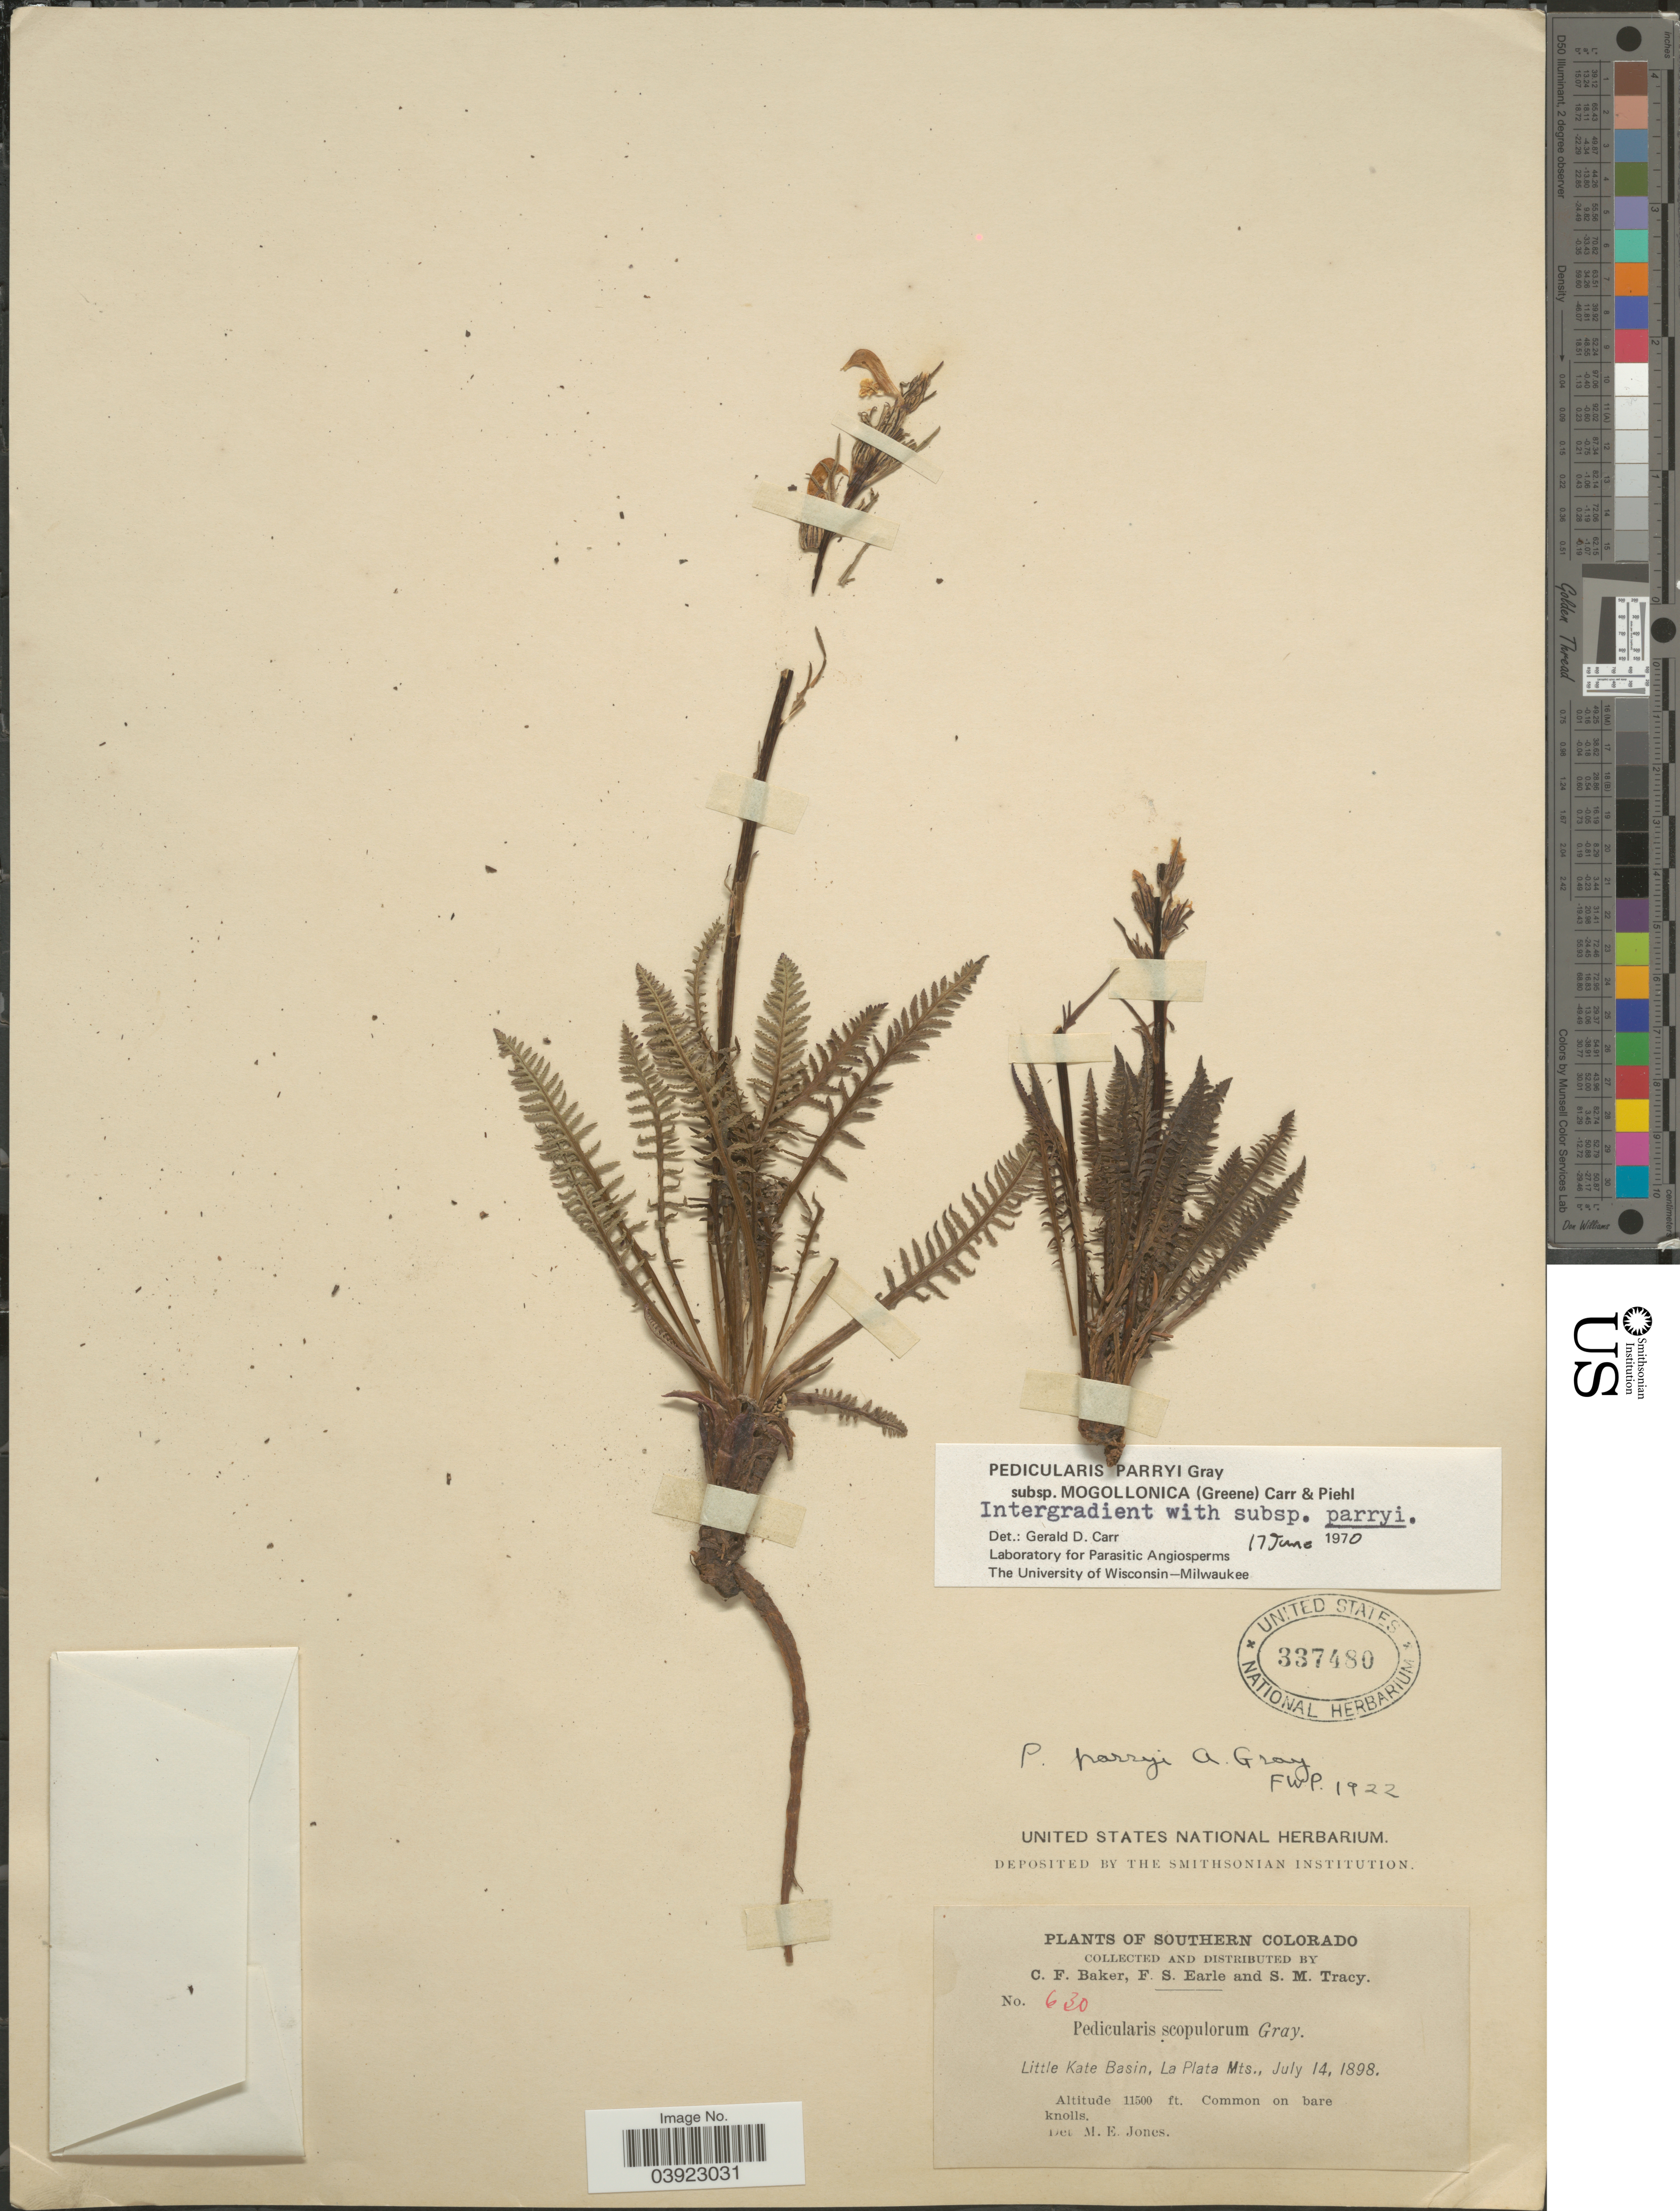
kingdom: Plantae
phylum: Tracheophyta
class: Magnoliopsida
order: Lamiales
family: Orobanchaceae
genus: Pedicularis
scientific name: Pedicularis parryi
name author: A. Gray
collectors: C. F. Baker, F. S. Earle & S. M. Tracy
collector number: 630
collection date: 1898-07-14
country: United States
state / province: Colorado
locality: Southern Colorado. Little Kate Basin, La Plata Mts.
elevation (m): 3505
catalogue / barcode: US 337480